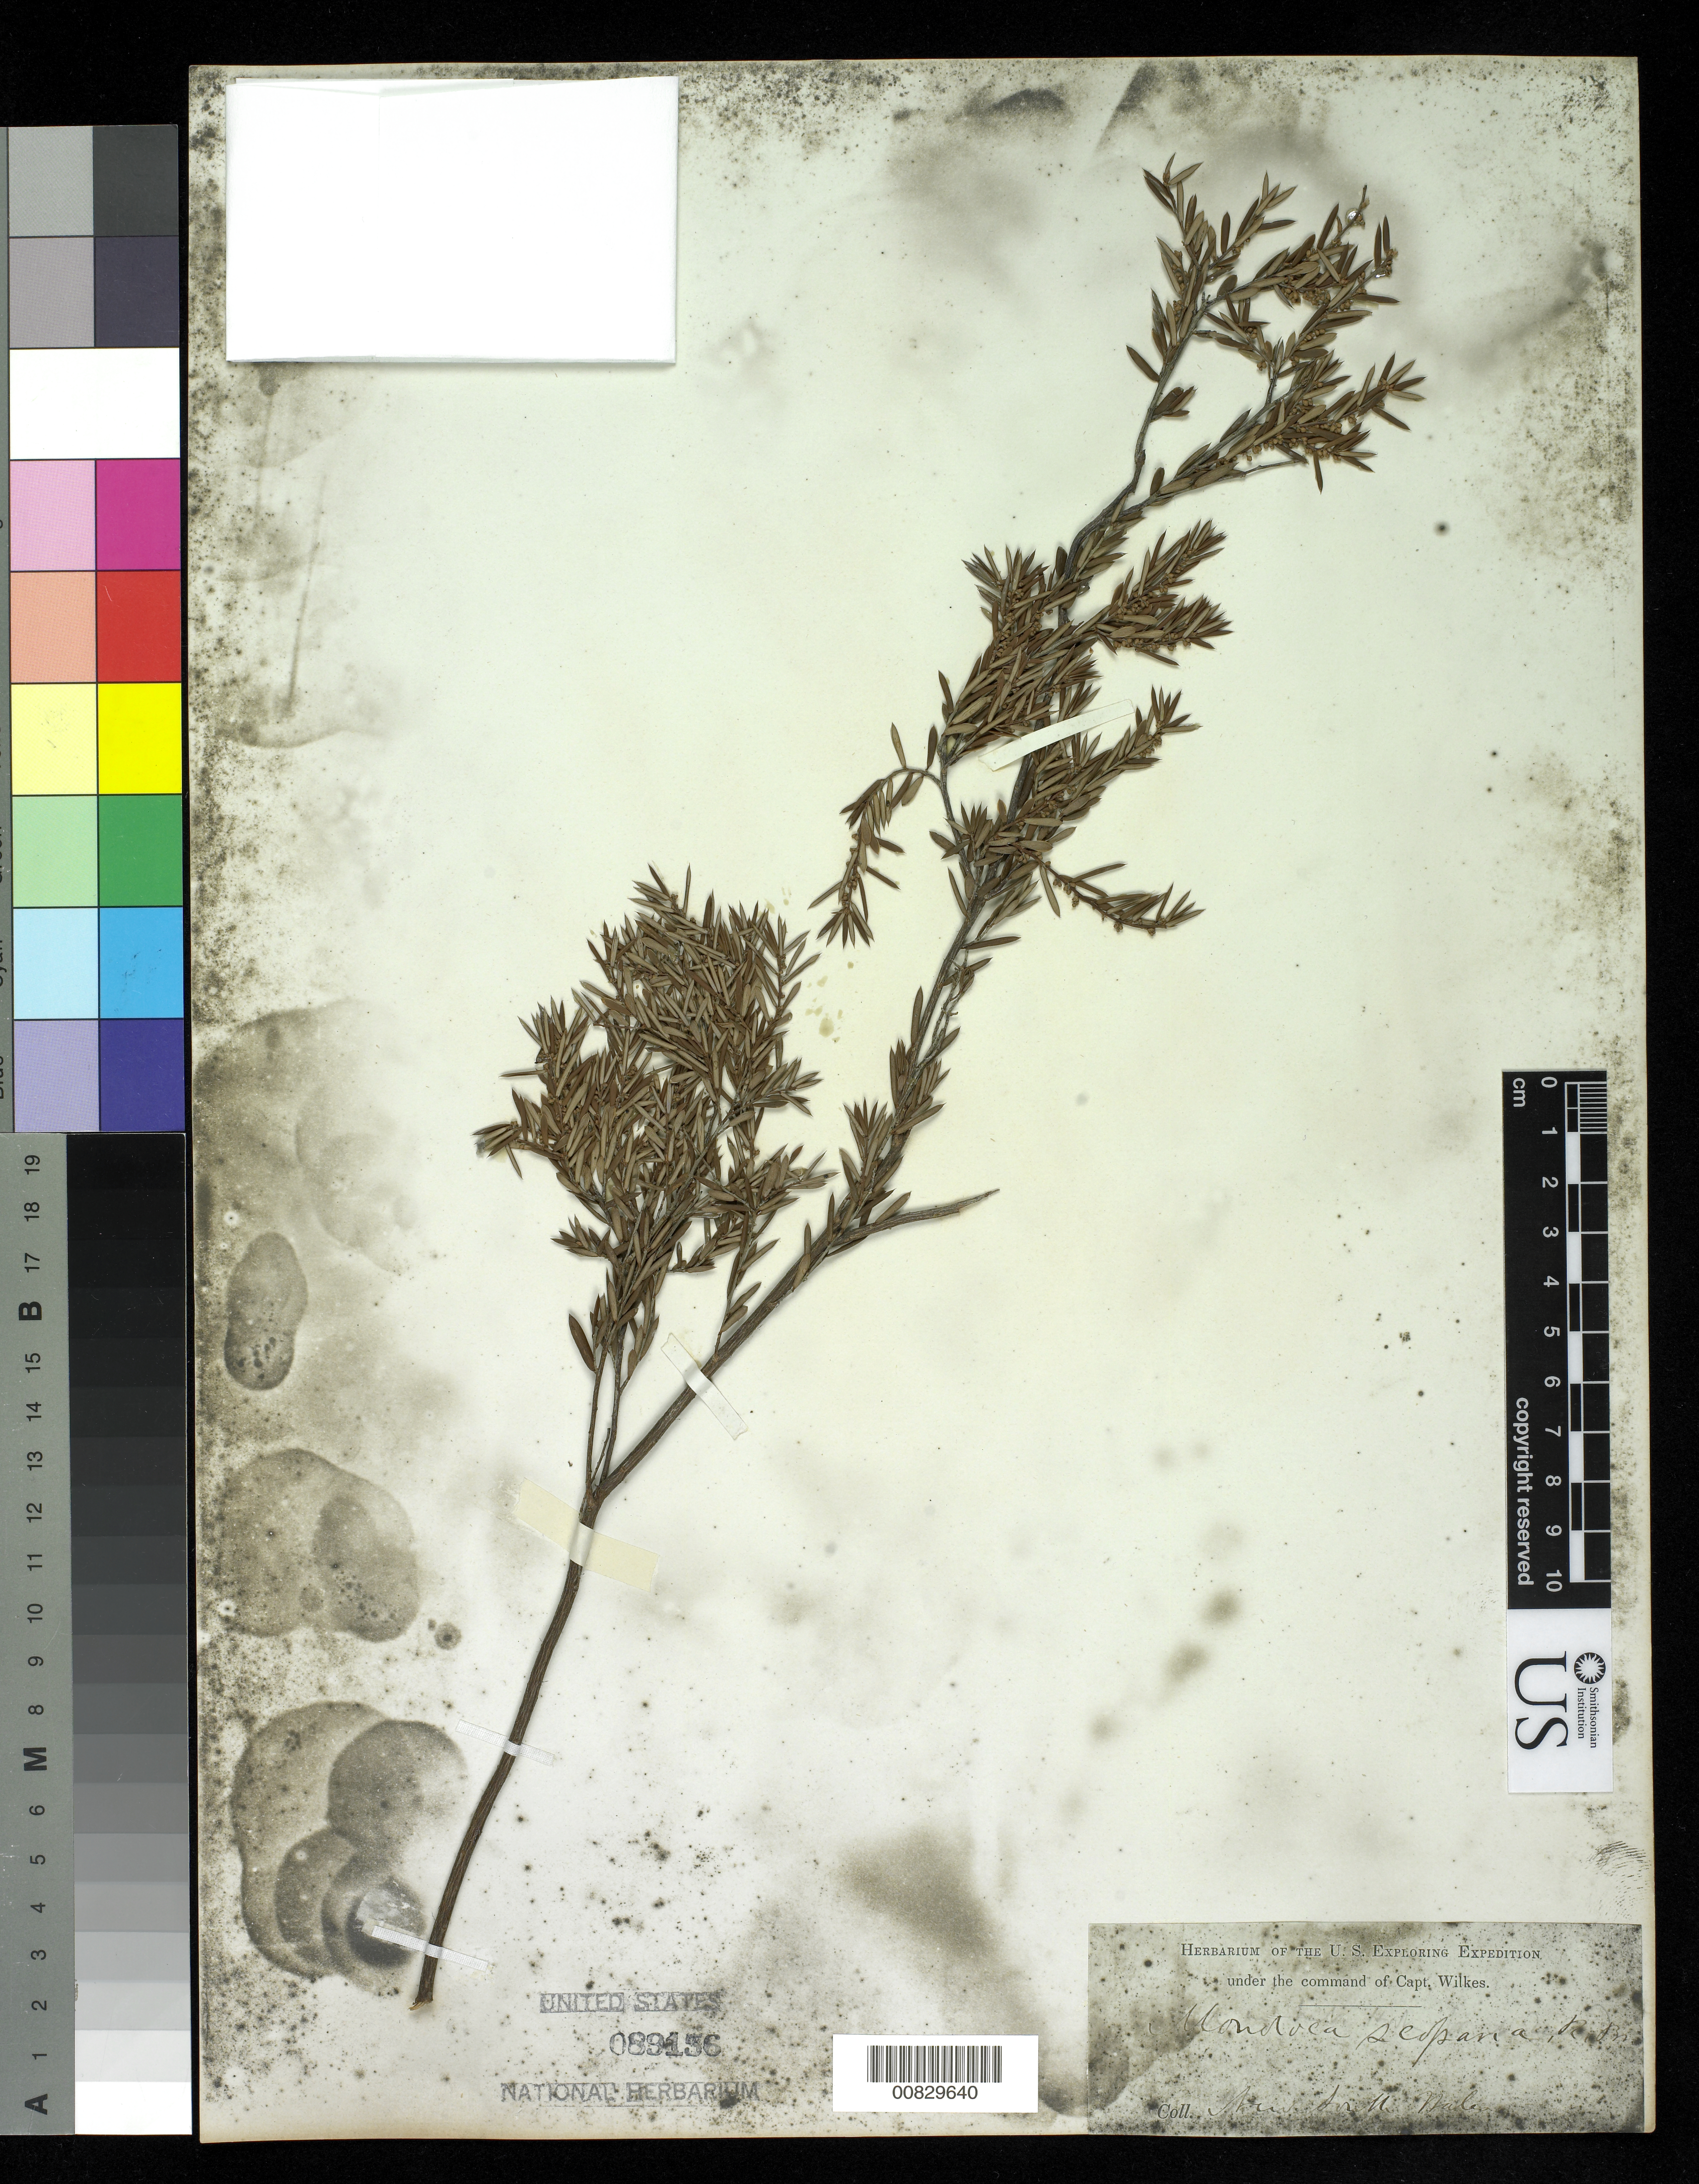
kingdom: Plantae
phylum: Tracheophyta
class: Magnoliopsida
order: Ericales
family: Ericaceae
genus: Monotoca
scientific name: Monotoca scoparia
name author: (Sm.) R. Br.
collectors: Wilkes Explor. Exped.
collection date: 1838/1842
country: Australia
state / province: New South Wales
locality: New S. Wales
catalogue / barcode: US 89156